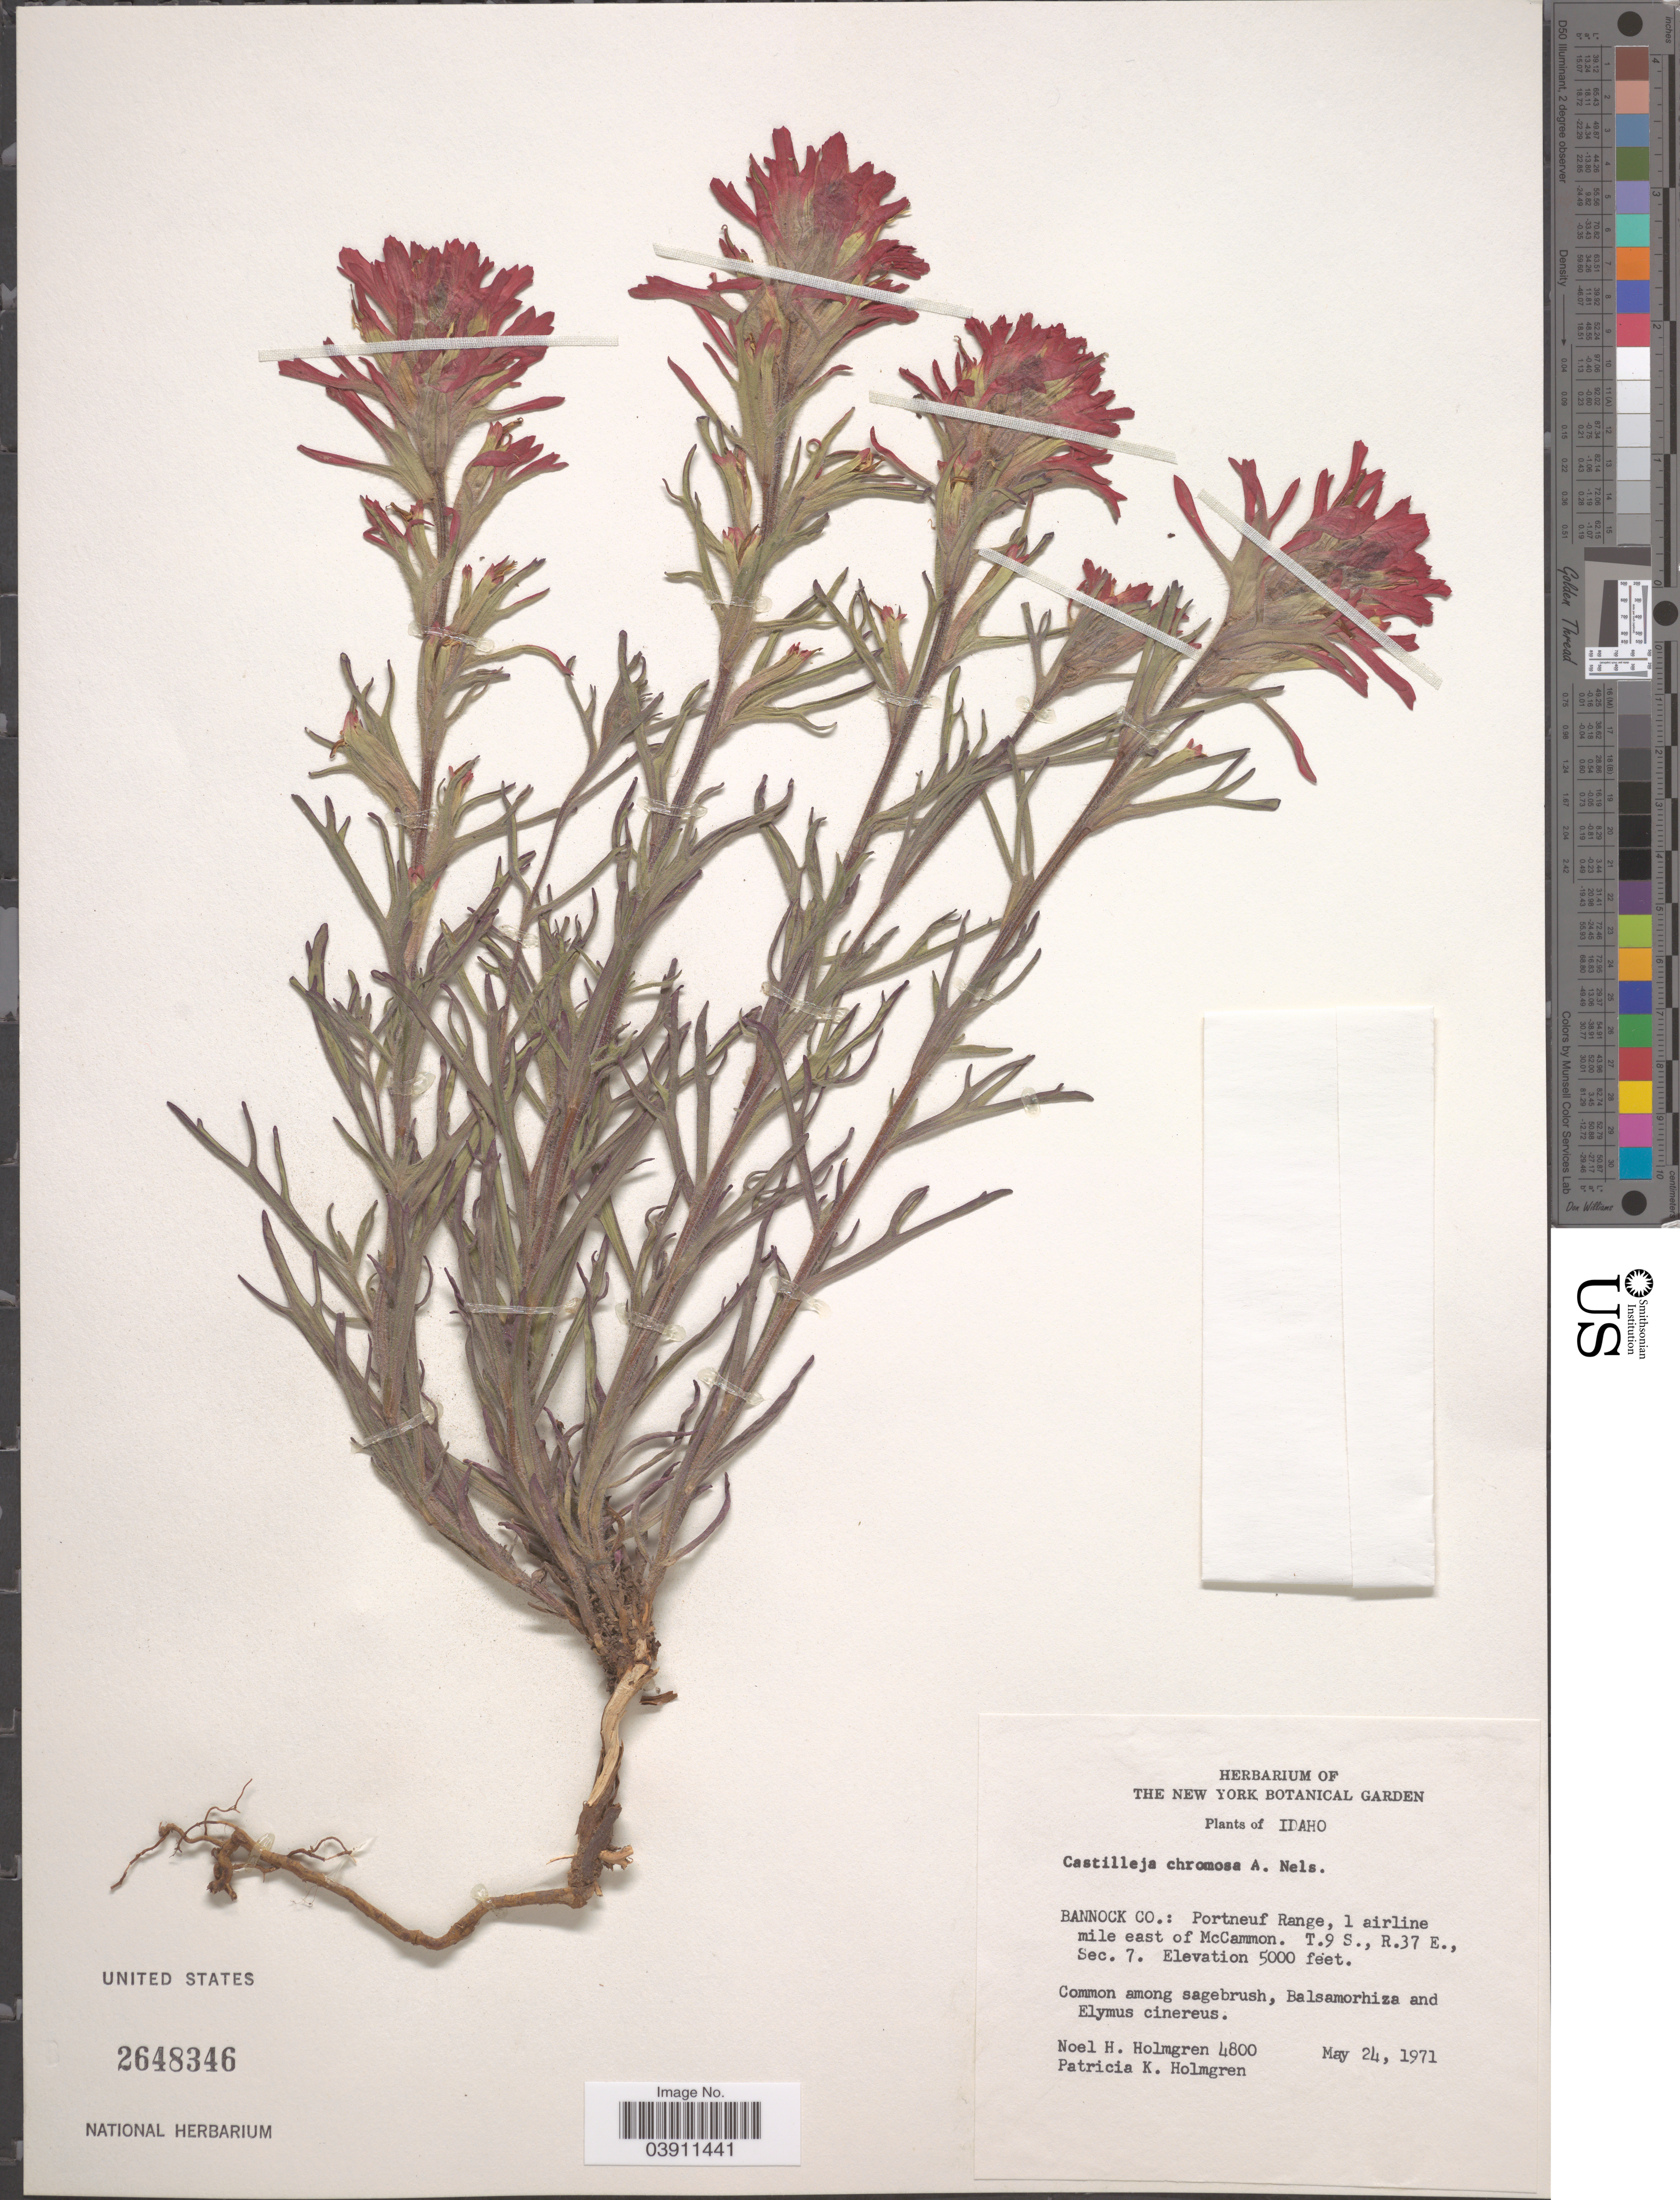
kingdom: Plantae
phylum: Tracheophyta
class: Magnoliopsida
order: Lamiales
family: Orobanchaceae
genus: Castilleja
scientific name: Castilleja chromosa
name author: A. Nelson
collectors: N. H. Holmgren & P. K. Holmgren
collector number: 4800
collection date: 1971-05-24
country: United States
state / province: Idaho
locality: Bannock Co.: Portneuf Range, 1 airline mile east of McCammon. T.9 S., R.37 E., Sec. 7.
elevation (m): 1524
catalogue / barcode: US 2648346